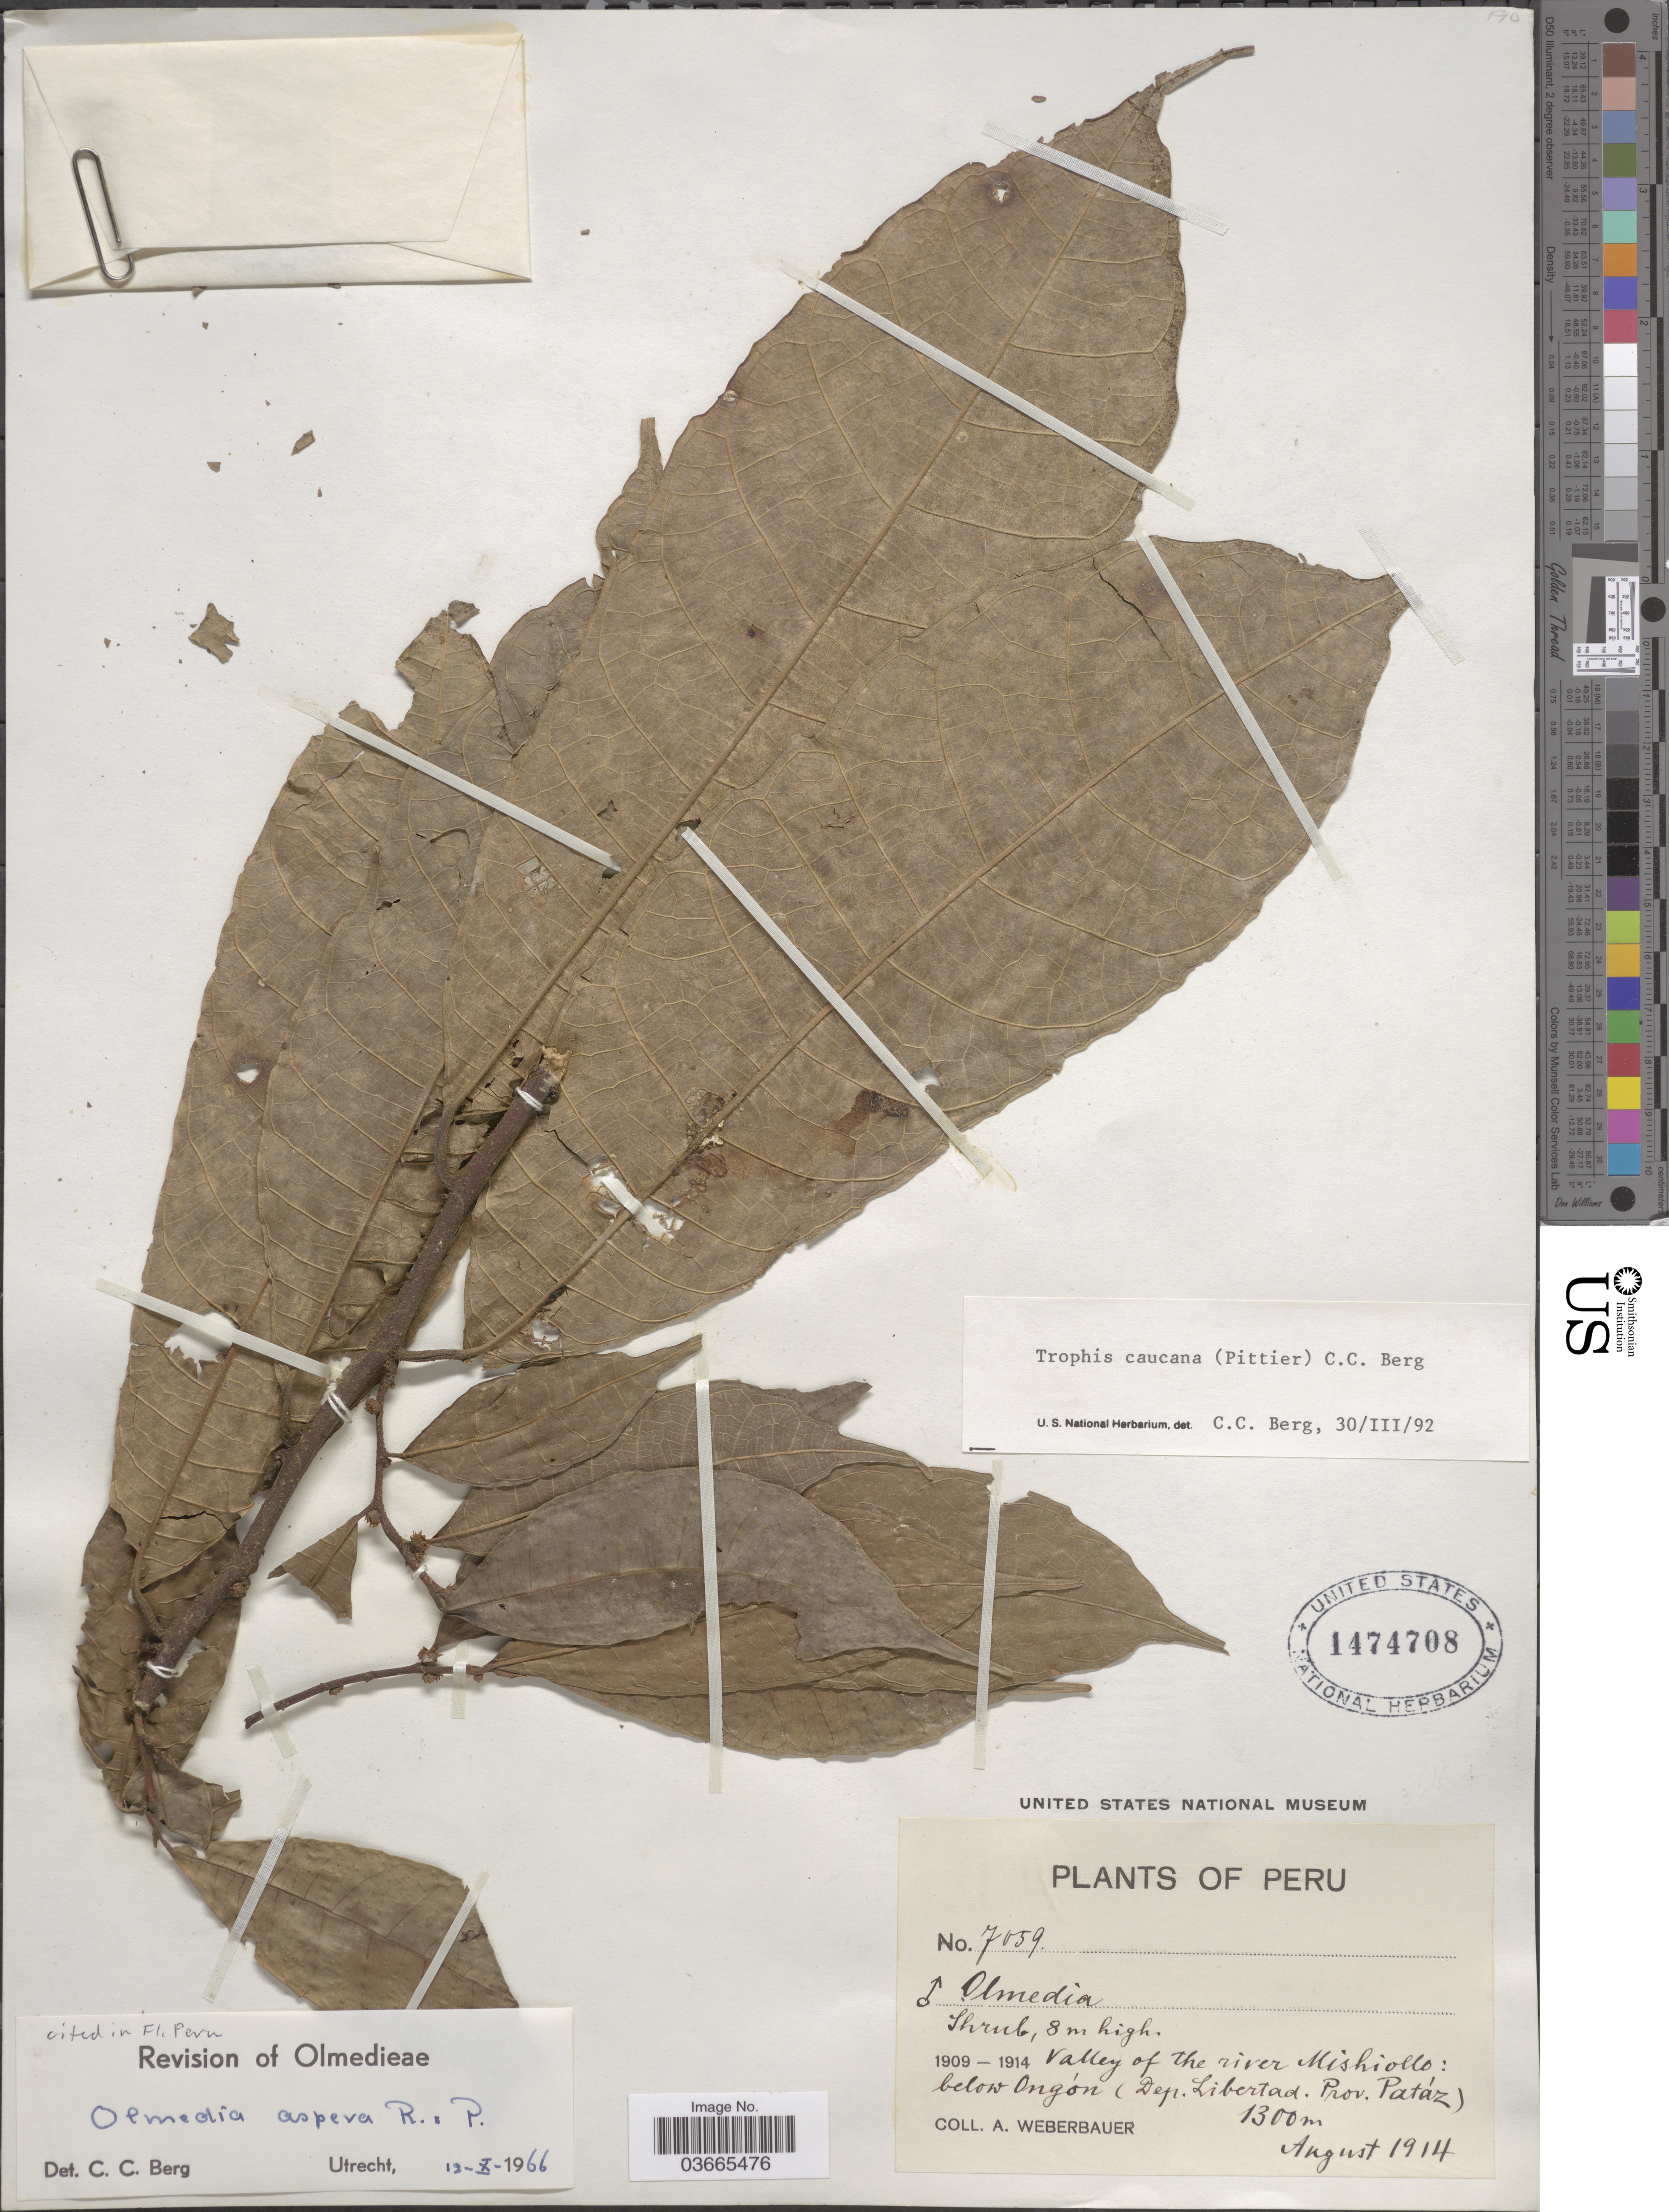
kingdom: Plantae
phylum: Tracheophyta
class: Magnoliopsida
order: Rosales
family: Moraceae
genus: Olmedia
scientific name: Olmedia aspera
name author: Ruiz & Pav.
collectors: A. Weberbauer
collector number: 7059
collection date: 1914-08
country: Peru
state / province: La Libertad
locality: Valley of the river Mishiollo : below Ongón (Dept. Libertad. Prov. Patáz).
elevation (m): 1300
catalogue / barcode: US 1474708